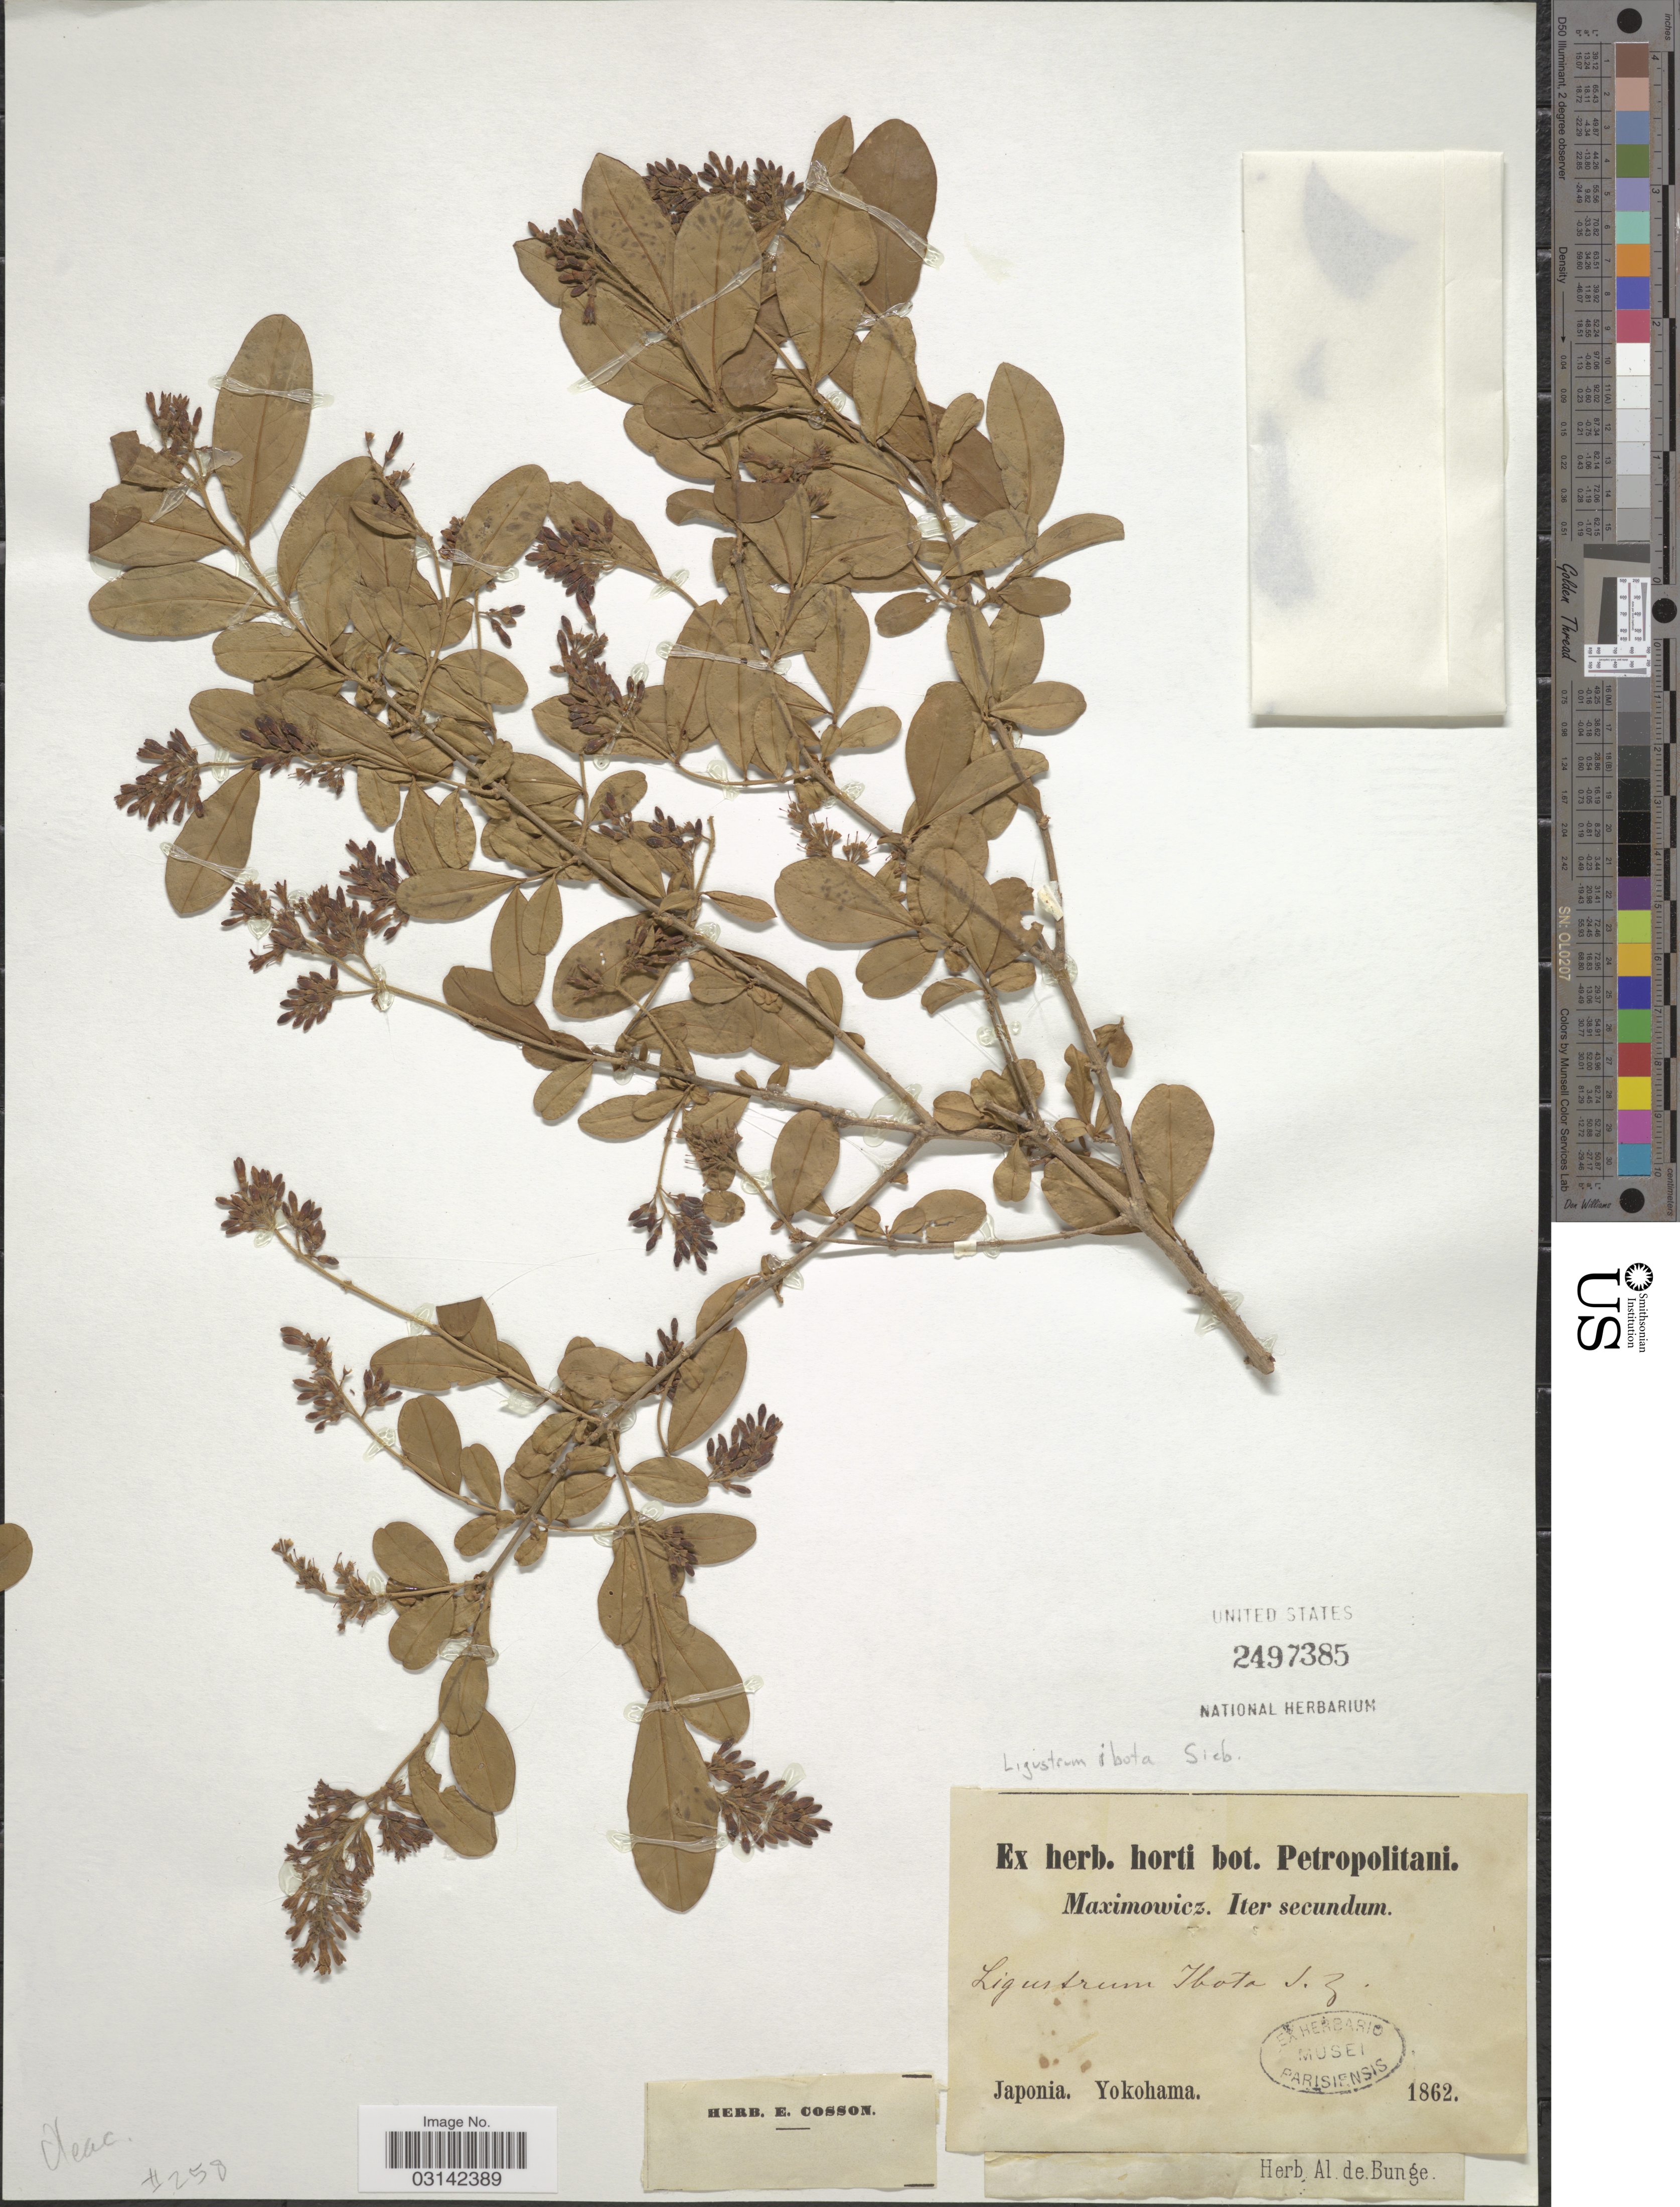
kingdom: Plantae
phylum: Tracheophyta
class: Magnoliopsida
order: Lamiales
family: Oleaceae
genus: Ligustrum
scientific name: Ligustrum ibota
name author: Siebold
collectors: Maximowicz, --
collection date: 1862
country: Japan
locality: Japonia. Yokohama.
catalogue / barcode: US 2497385